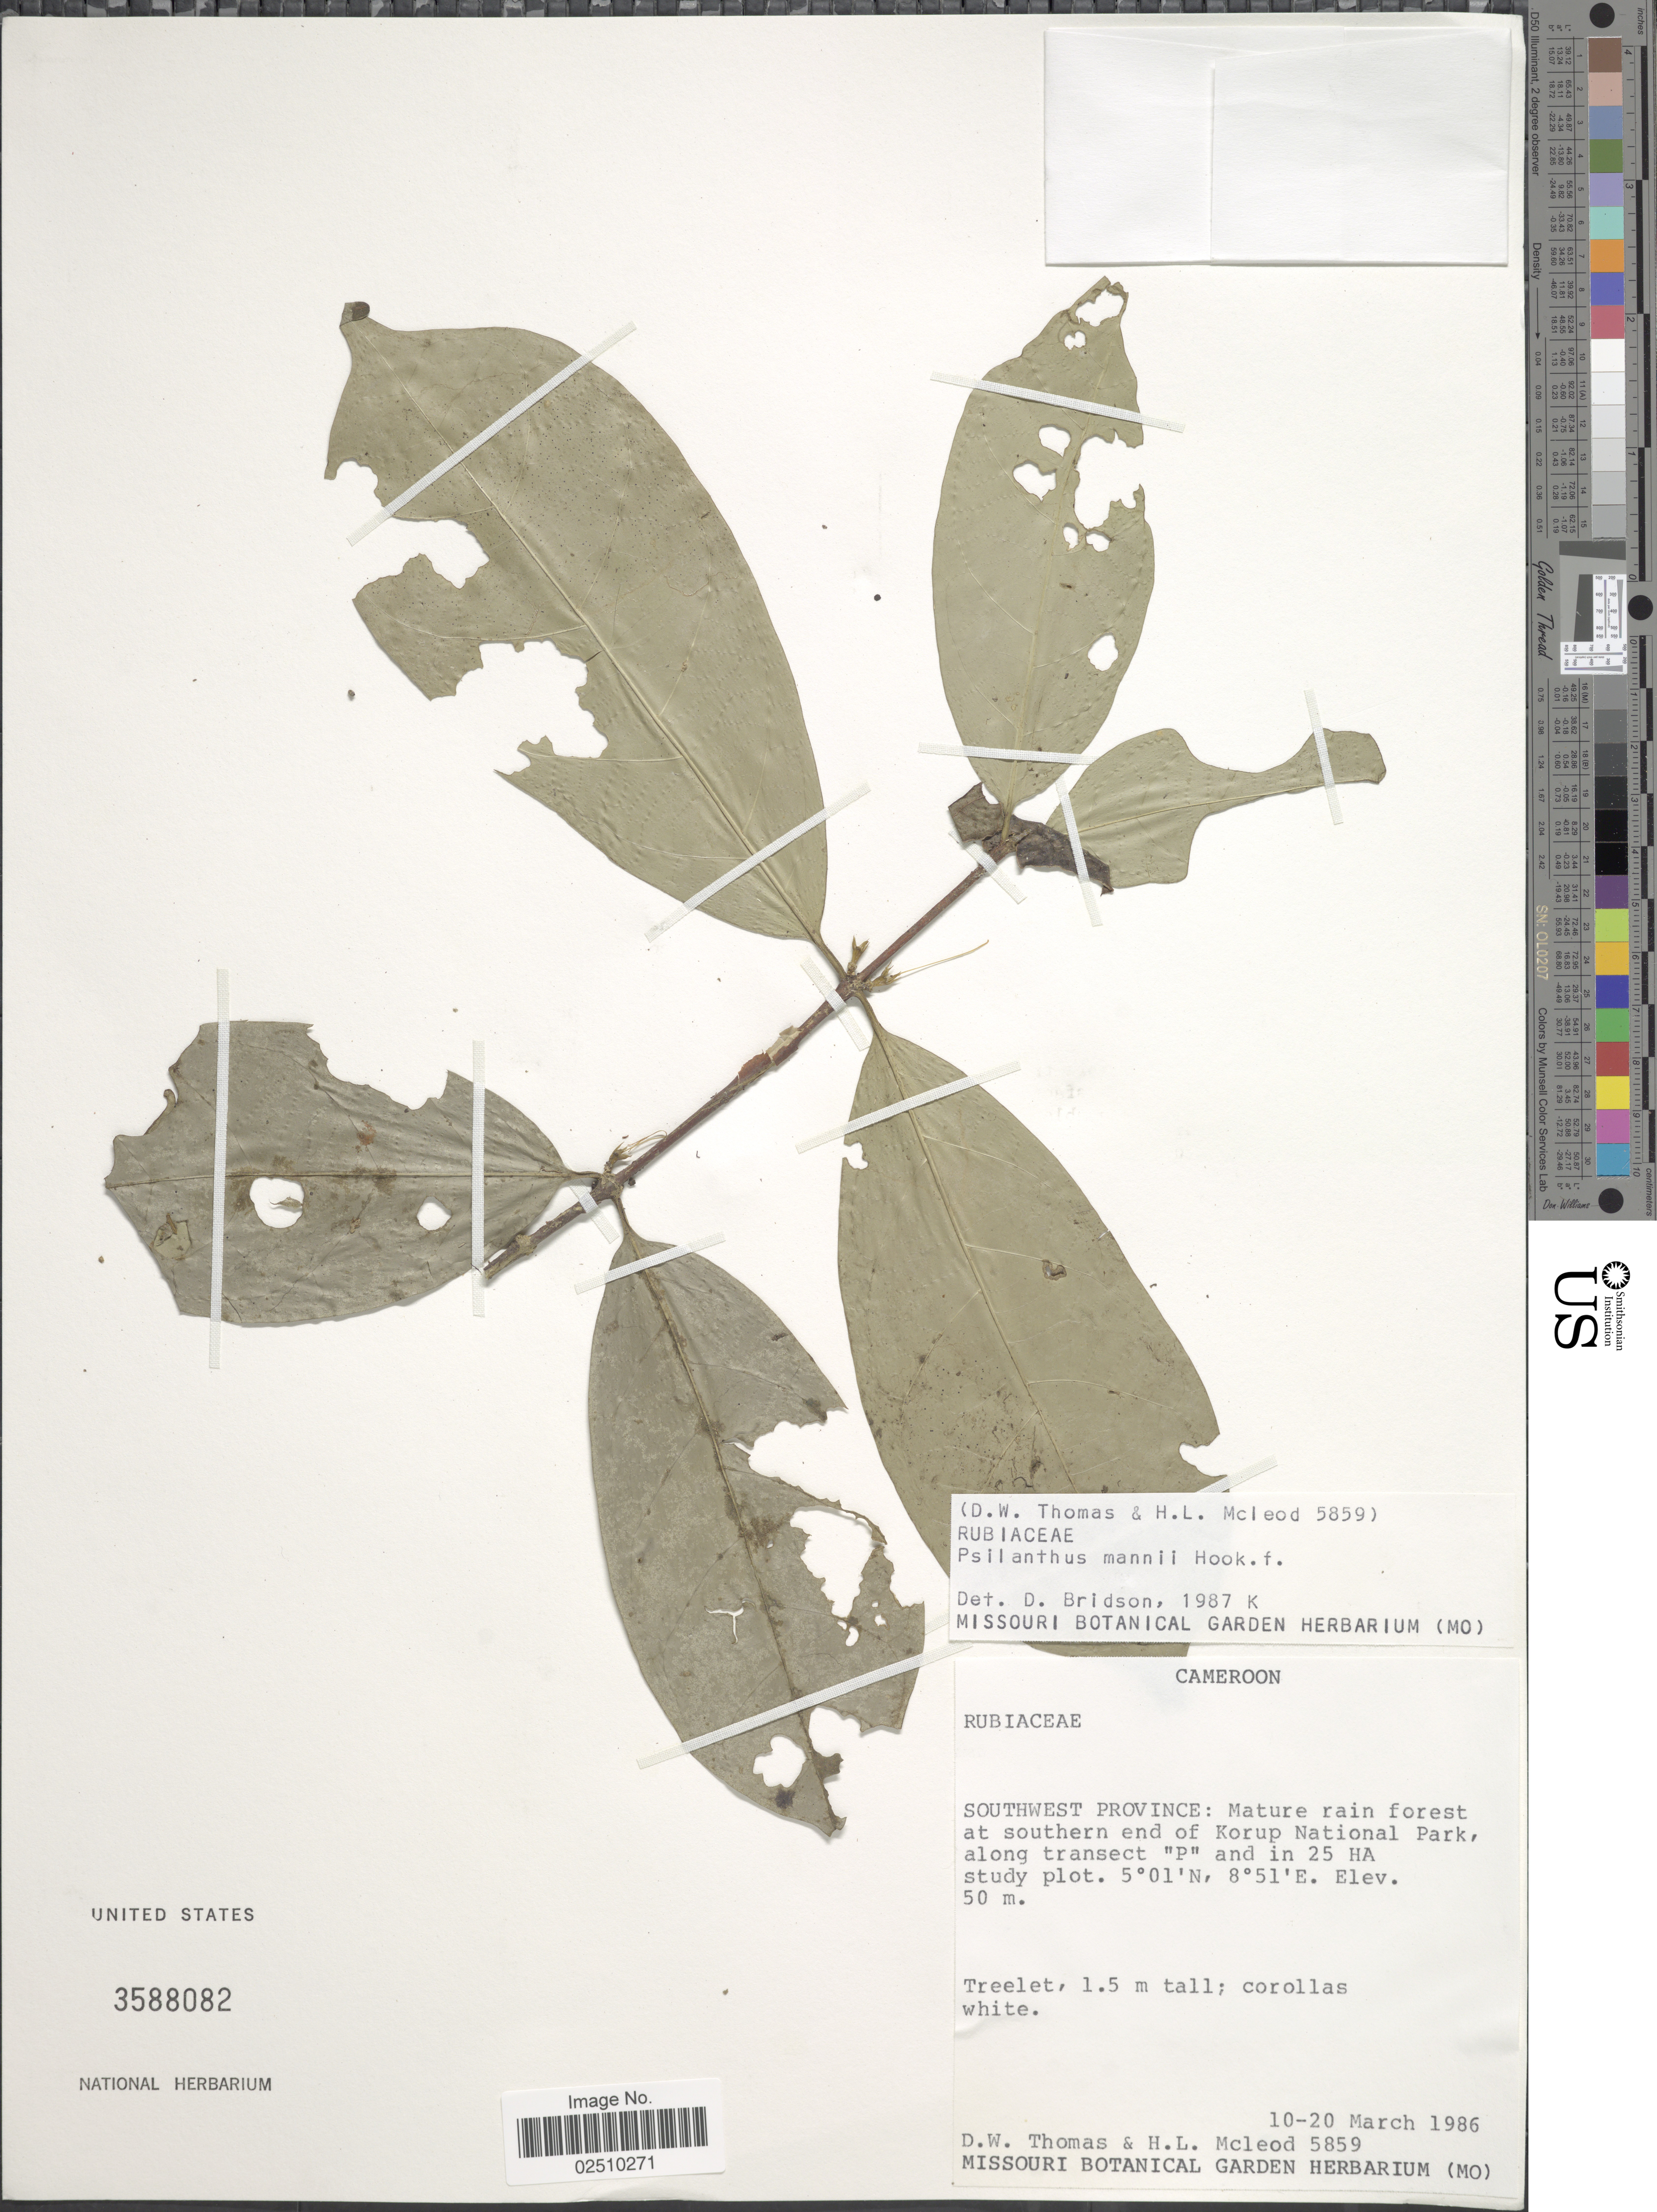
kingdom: Plantae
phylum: Tracheophyta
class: Magnoliopsida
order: Gentianales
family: Rubiaceae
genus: Psilanthus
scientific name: Psilanthus mannii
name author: Hook. f.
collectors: D. W. Thomas & H. Mcleod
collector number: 5859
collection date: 1986-03-10/1986-03-20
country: Cameroon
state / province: Sud-Ouest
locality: Southwest Province: Mature rain forest at southern end of Korup National Park, along transect "p" and in 25 HA study plot.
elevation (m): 50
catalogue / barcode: US 3588082